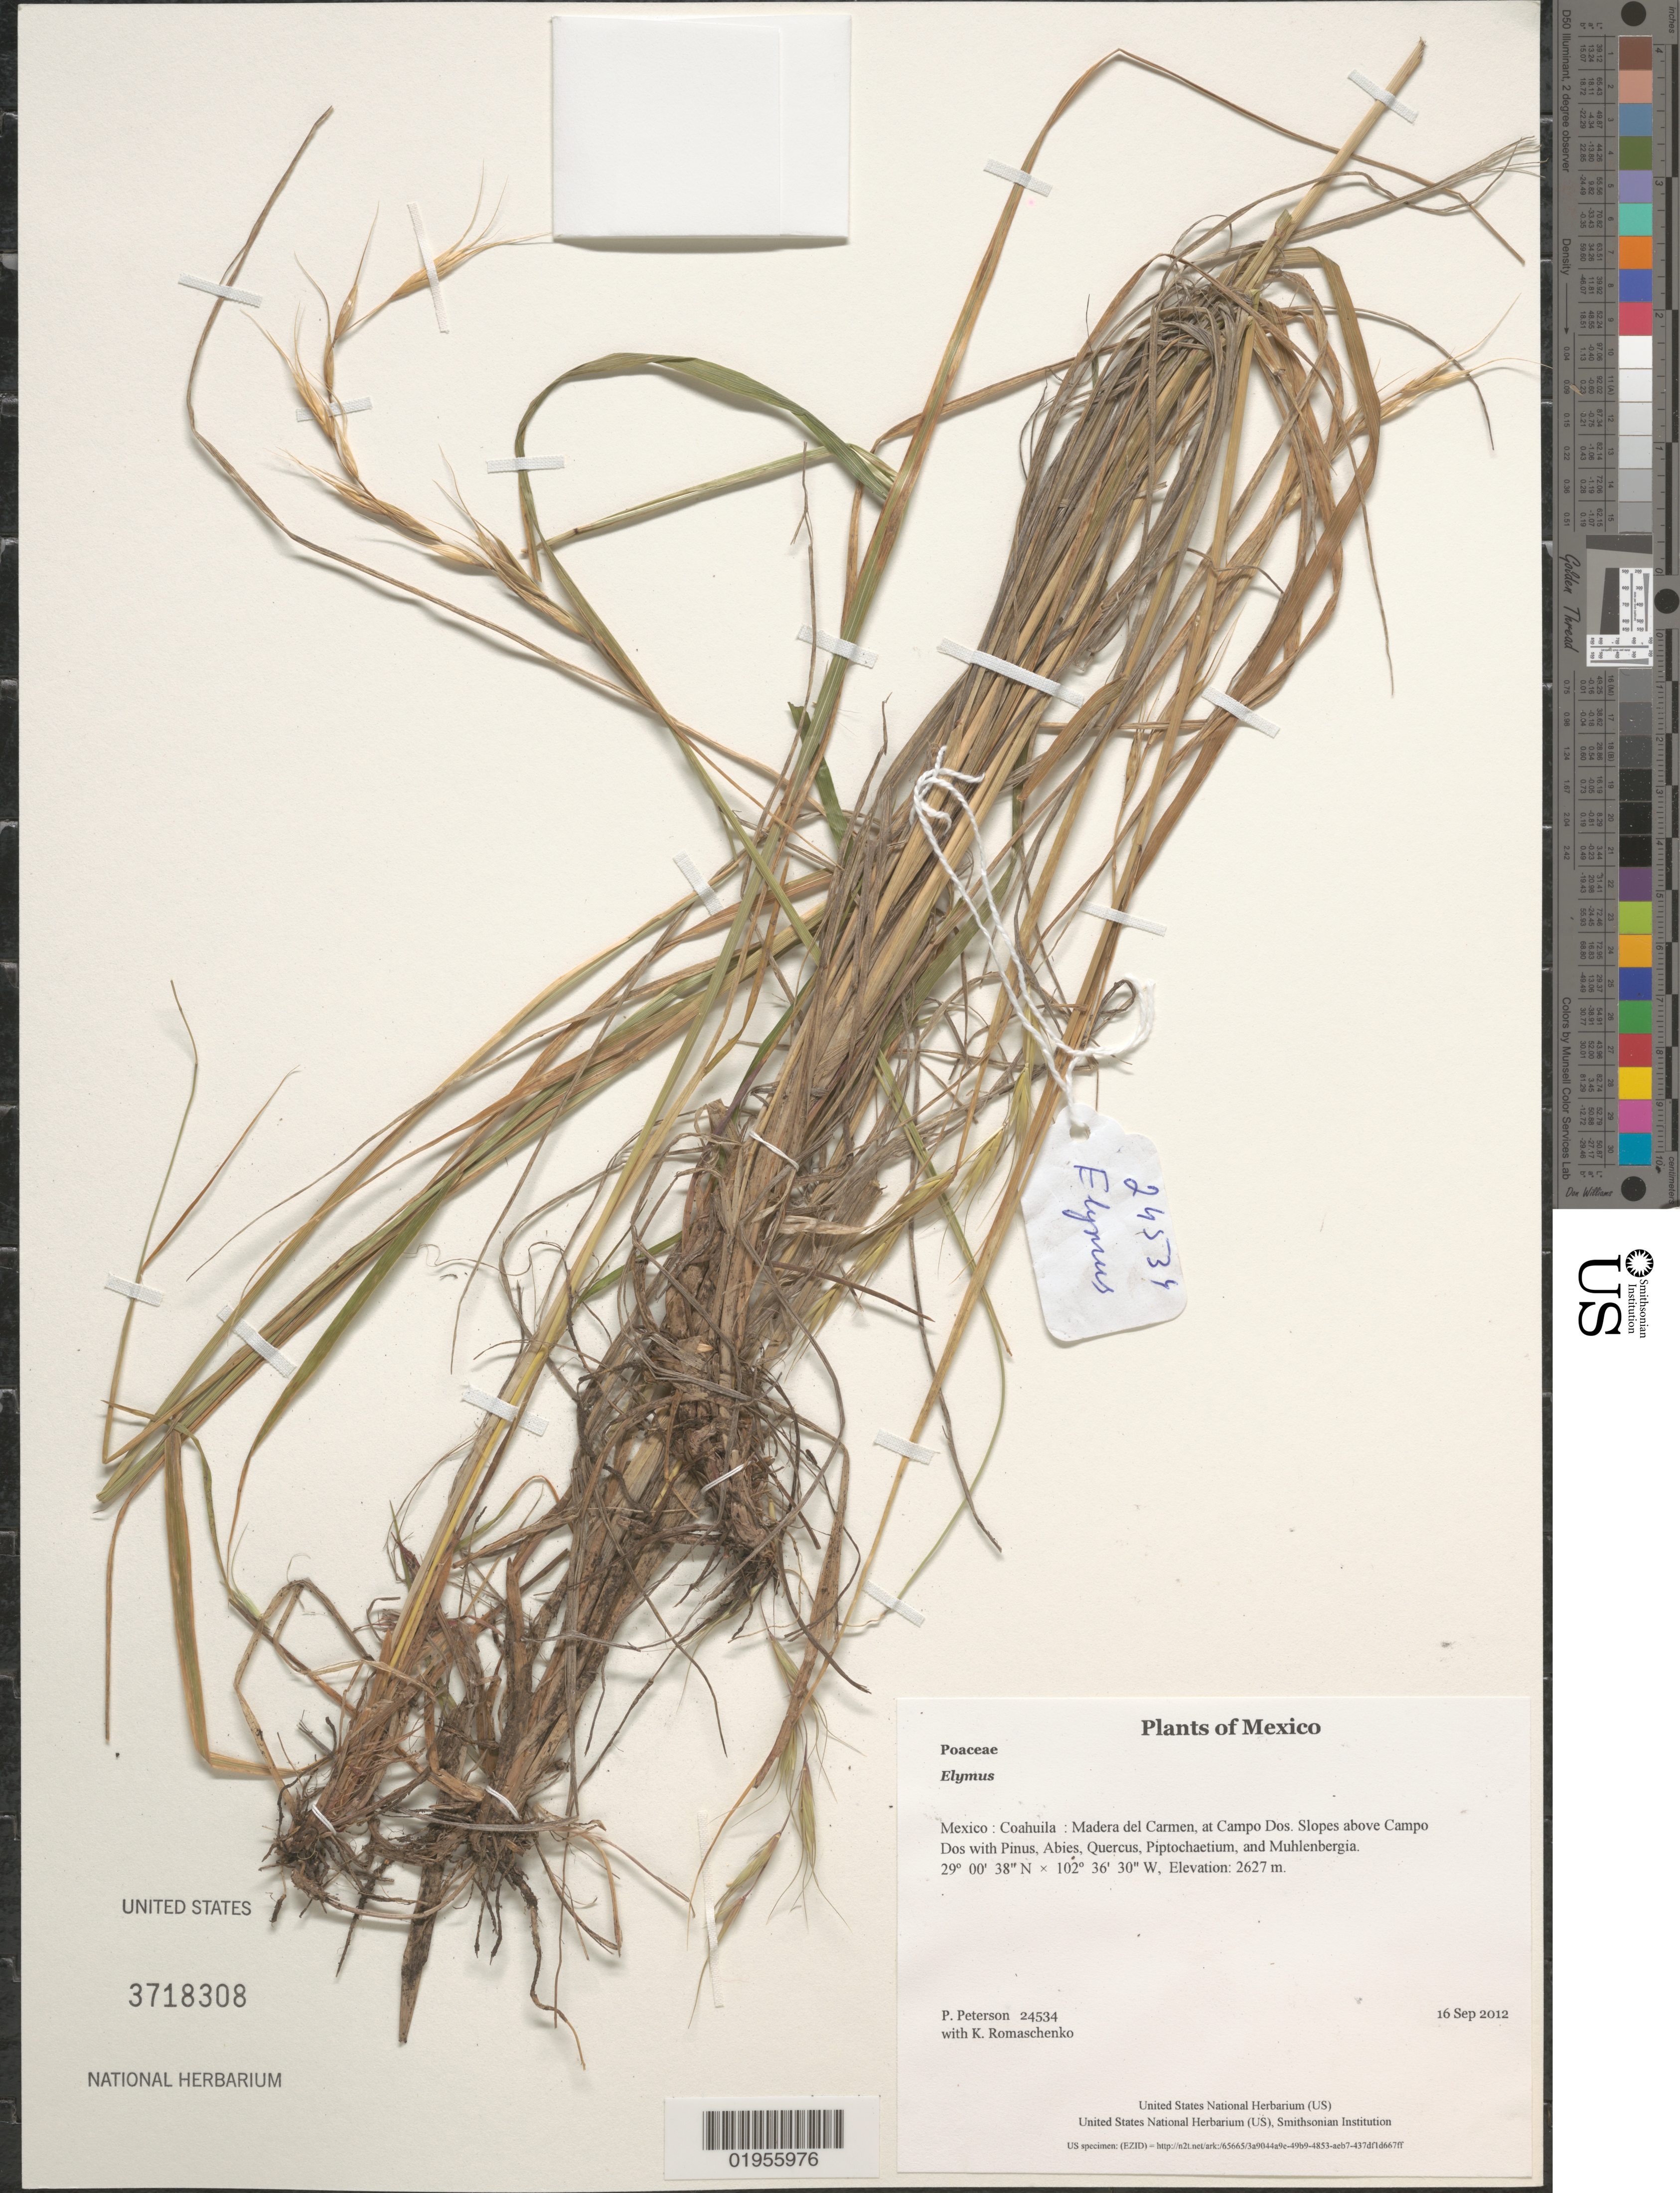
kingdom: Plantae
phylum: Tracheophyta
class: Liliopsida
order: Poales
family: Poaceae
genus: Elymus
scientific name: Elymus sp.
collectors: P. M. Peterson & K. Romaschenko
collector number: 24534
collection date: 2012-09-16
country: Mexico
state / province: Coahuila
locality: Madera del Carmen, at Campo Dos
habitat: Slopes above Campo Dos with Pinus, Abies, Quercus, Piptochaetium, and Muhlenbergia.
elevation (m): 2627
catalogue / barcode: US 3718308